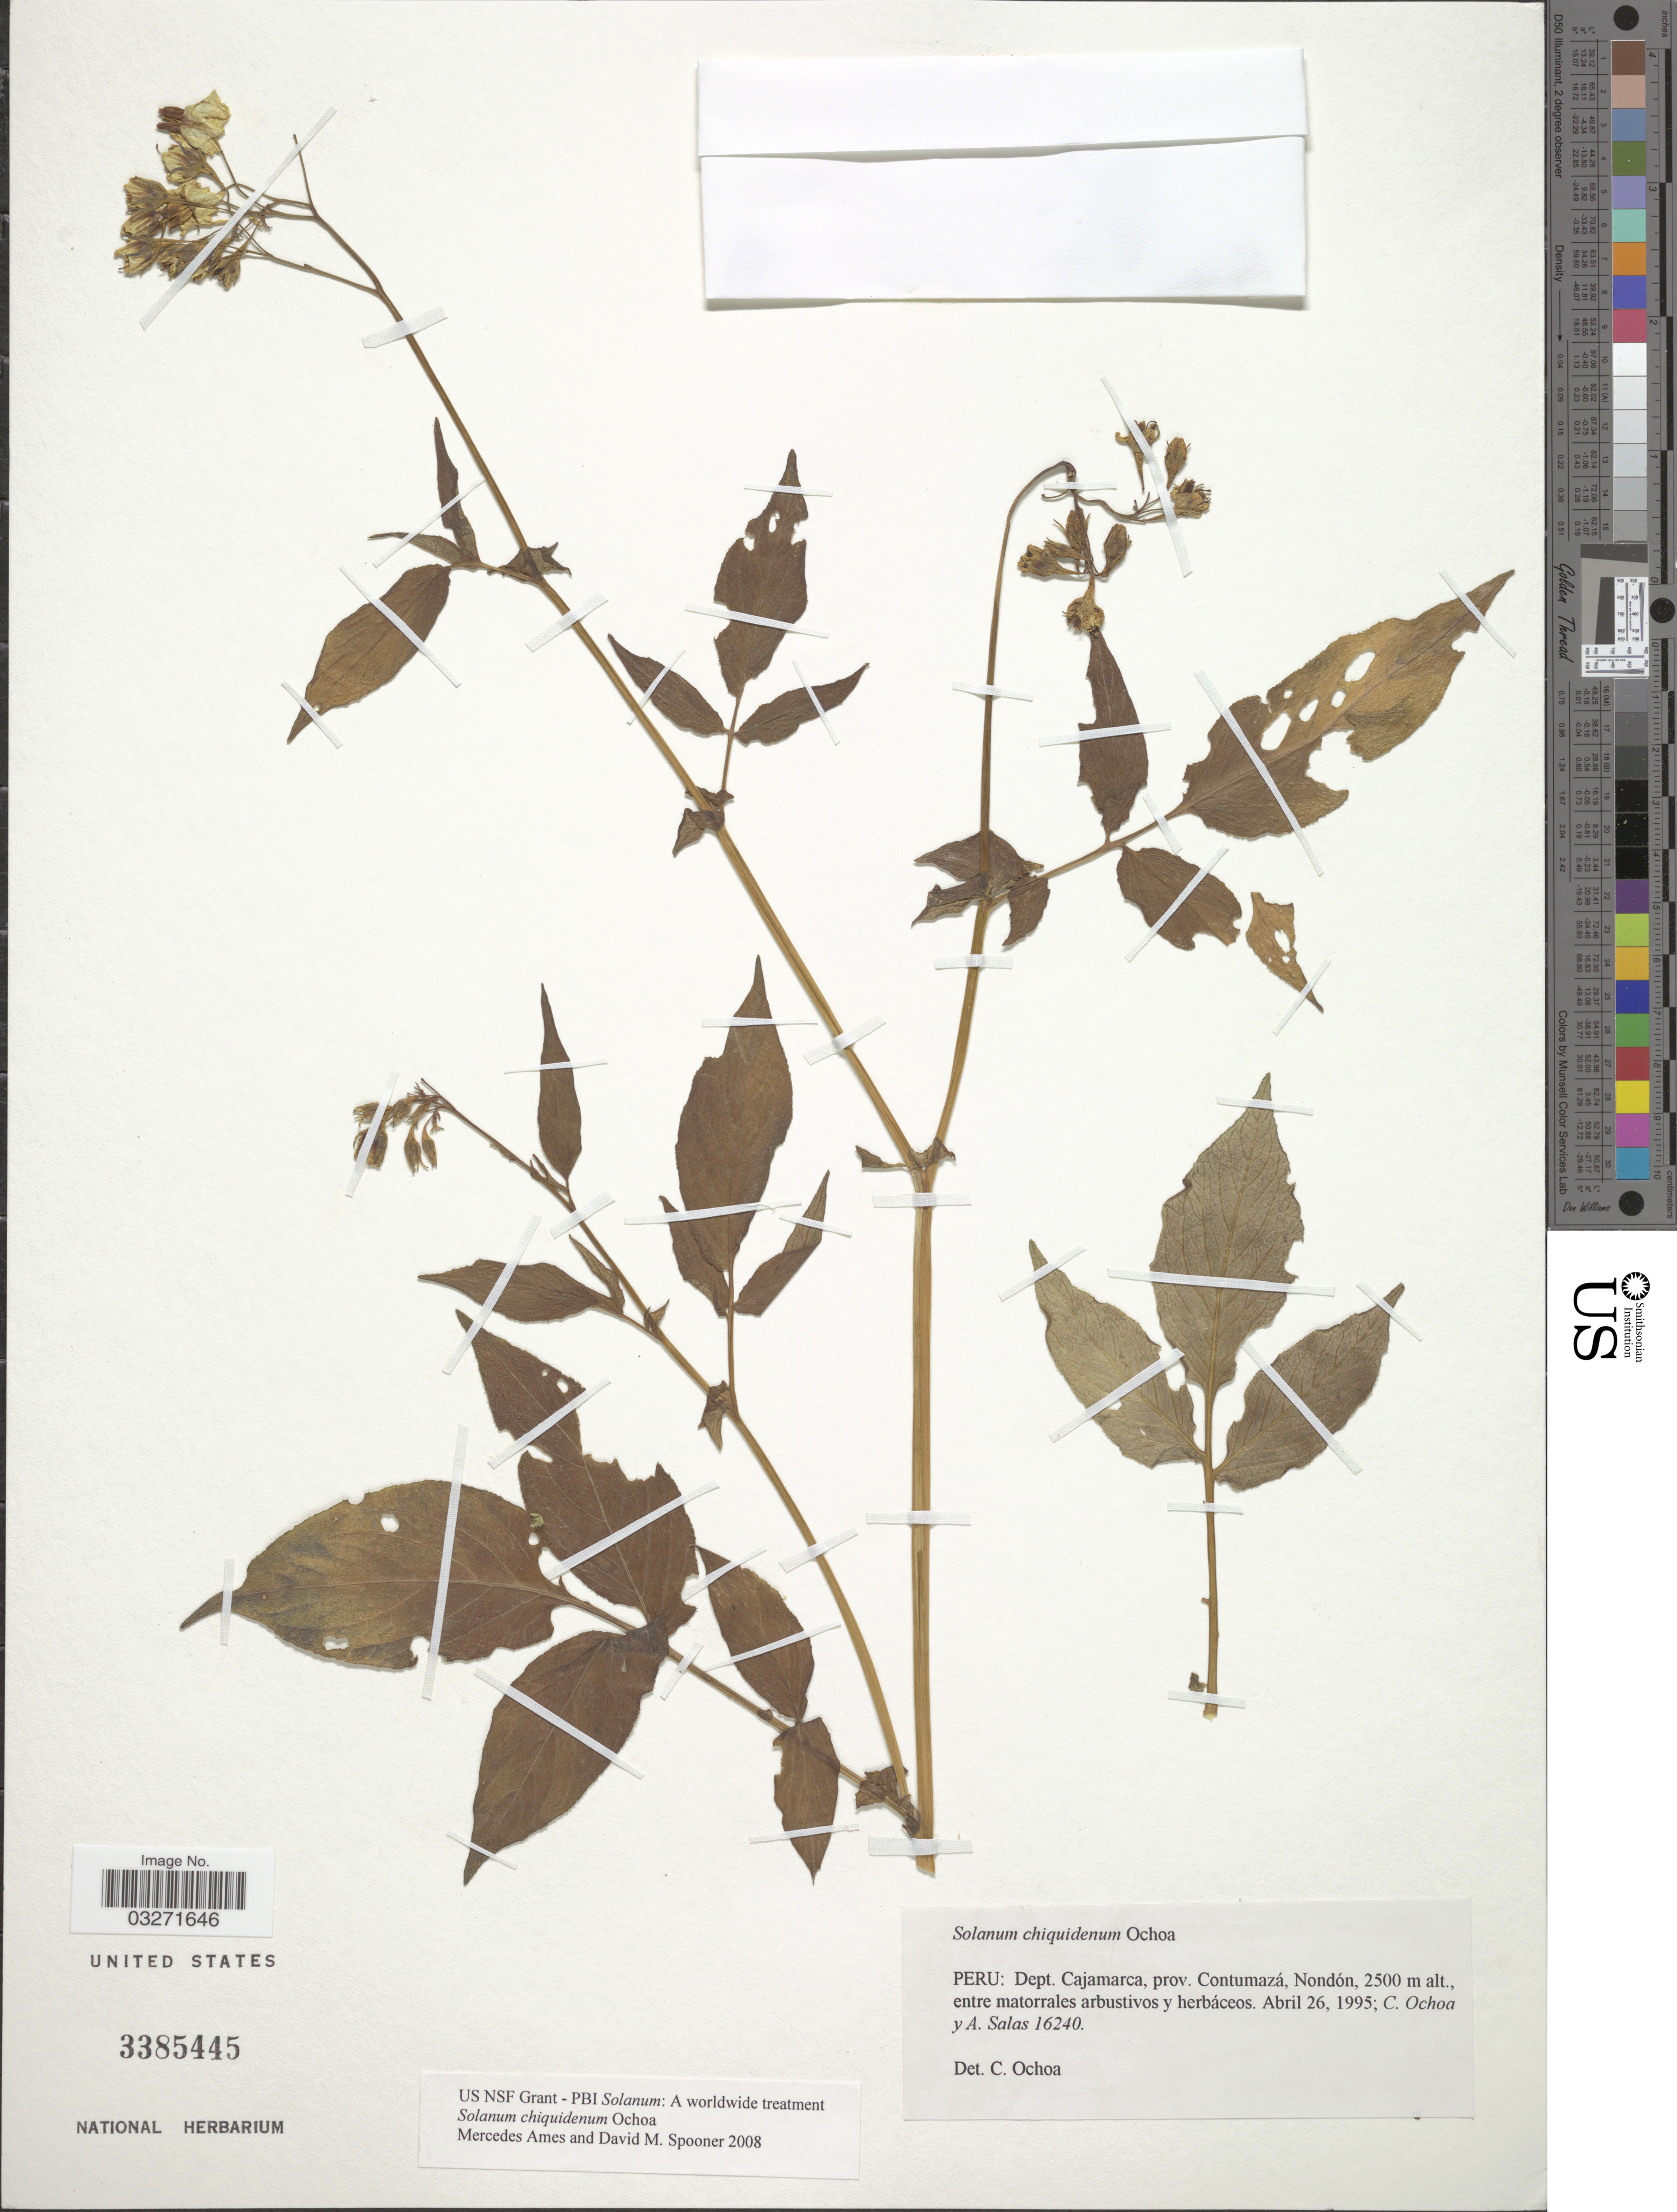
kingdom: Plantae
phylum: Tracheophyta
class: Magnoliopsida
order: Solanales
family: Solanaceae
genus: Solanum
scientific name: Solanum chiquidenum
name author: Ochoa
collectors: C. Ochoa & A. Salas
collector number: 16240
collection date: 1995-04-26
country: Peru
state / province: Cajamarca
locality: Dept. Cajamarca, prov. Contumazá, Nondón.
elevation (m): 2500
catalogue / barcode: US 3385445